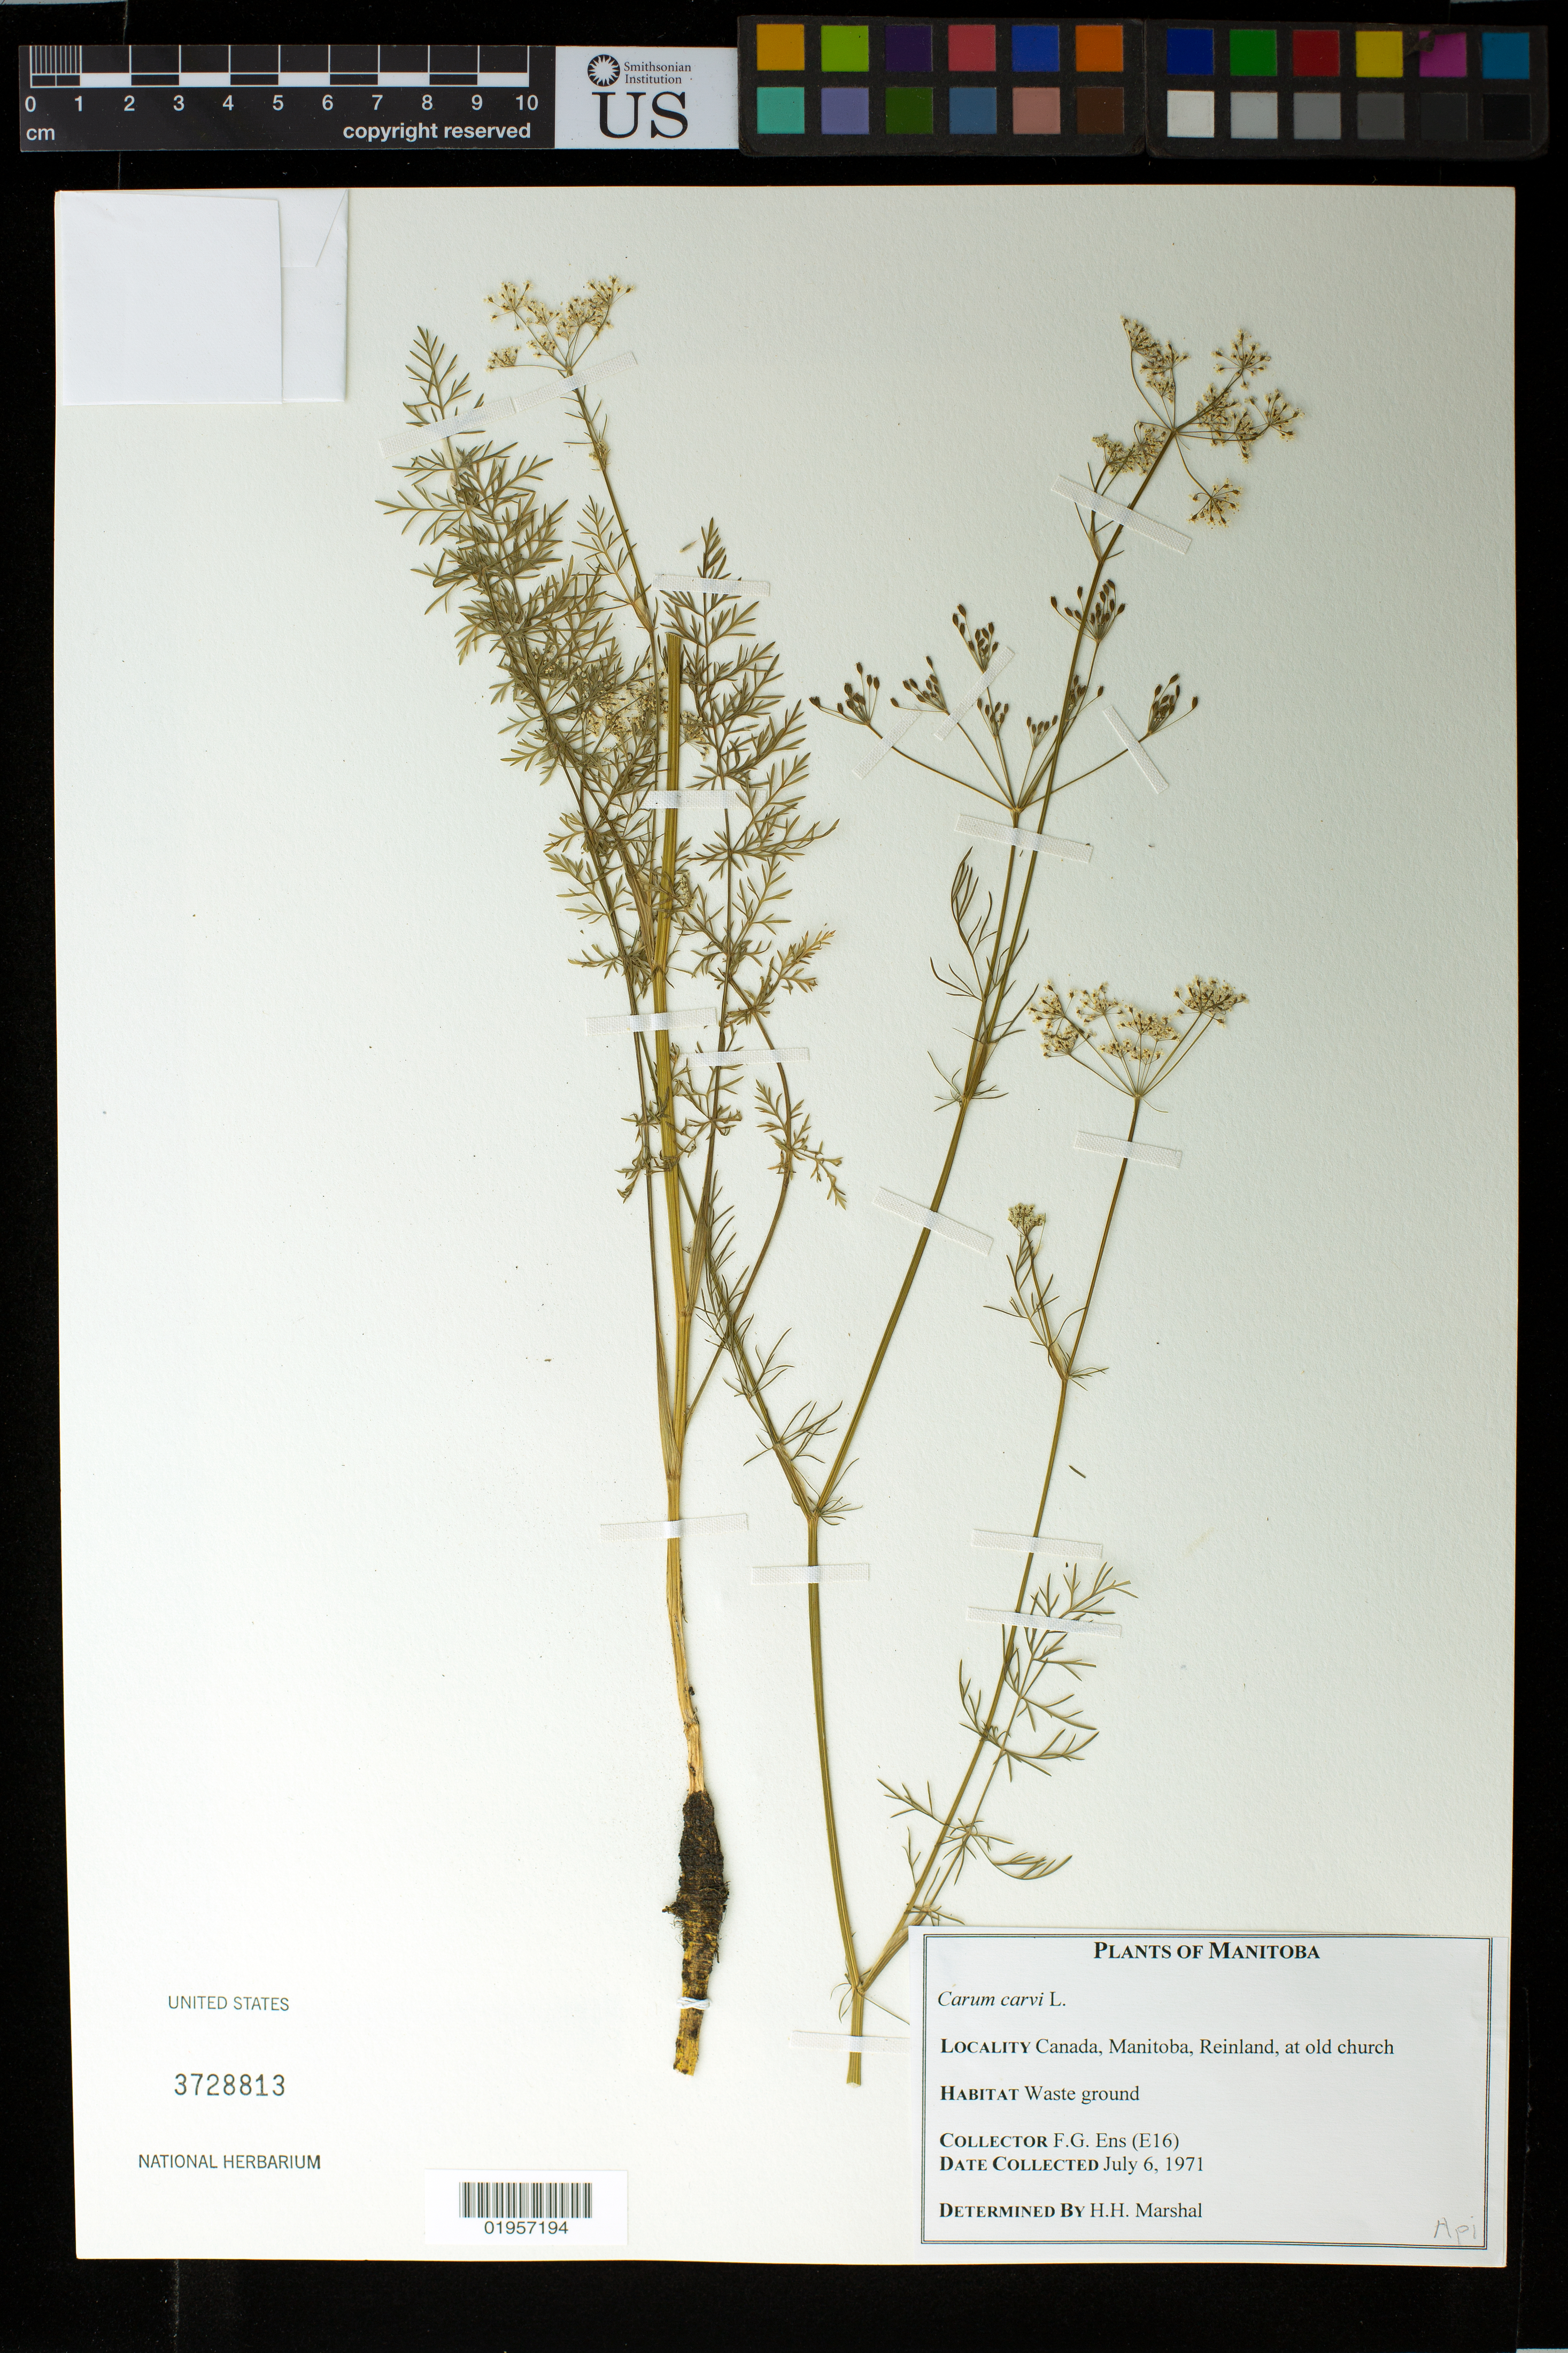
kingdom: Plantae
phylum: Tracheophyta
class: Magnoliopsida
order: Apiales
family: Apiaceae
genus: Carum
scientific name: Carum carvi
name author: L.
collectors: F. Ens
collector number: E16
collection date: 1971-07-06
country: Canada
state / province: Manitoba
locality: Reinland, at old church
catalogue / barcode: US 3728813